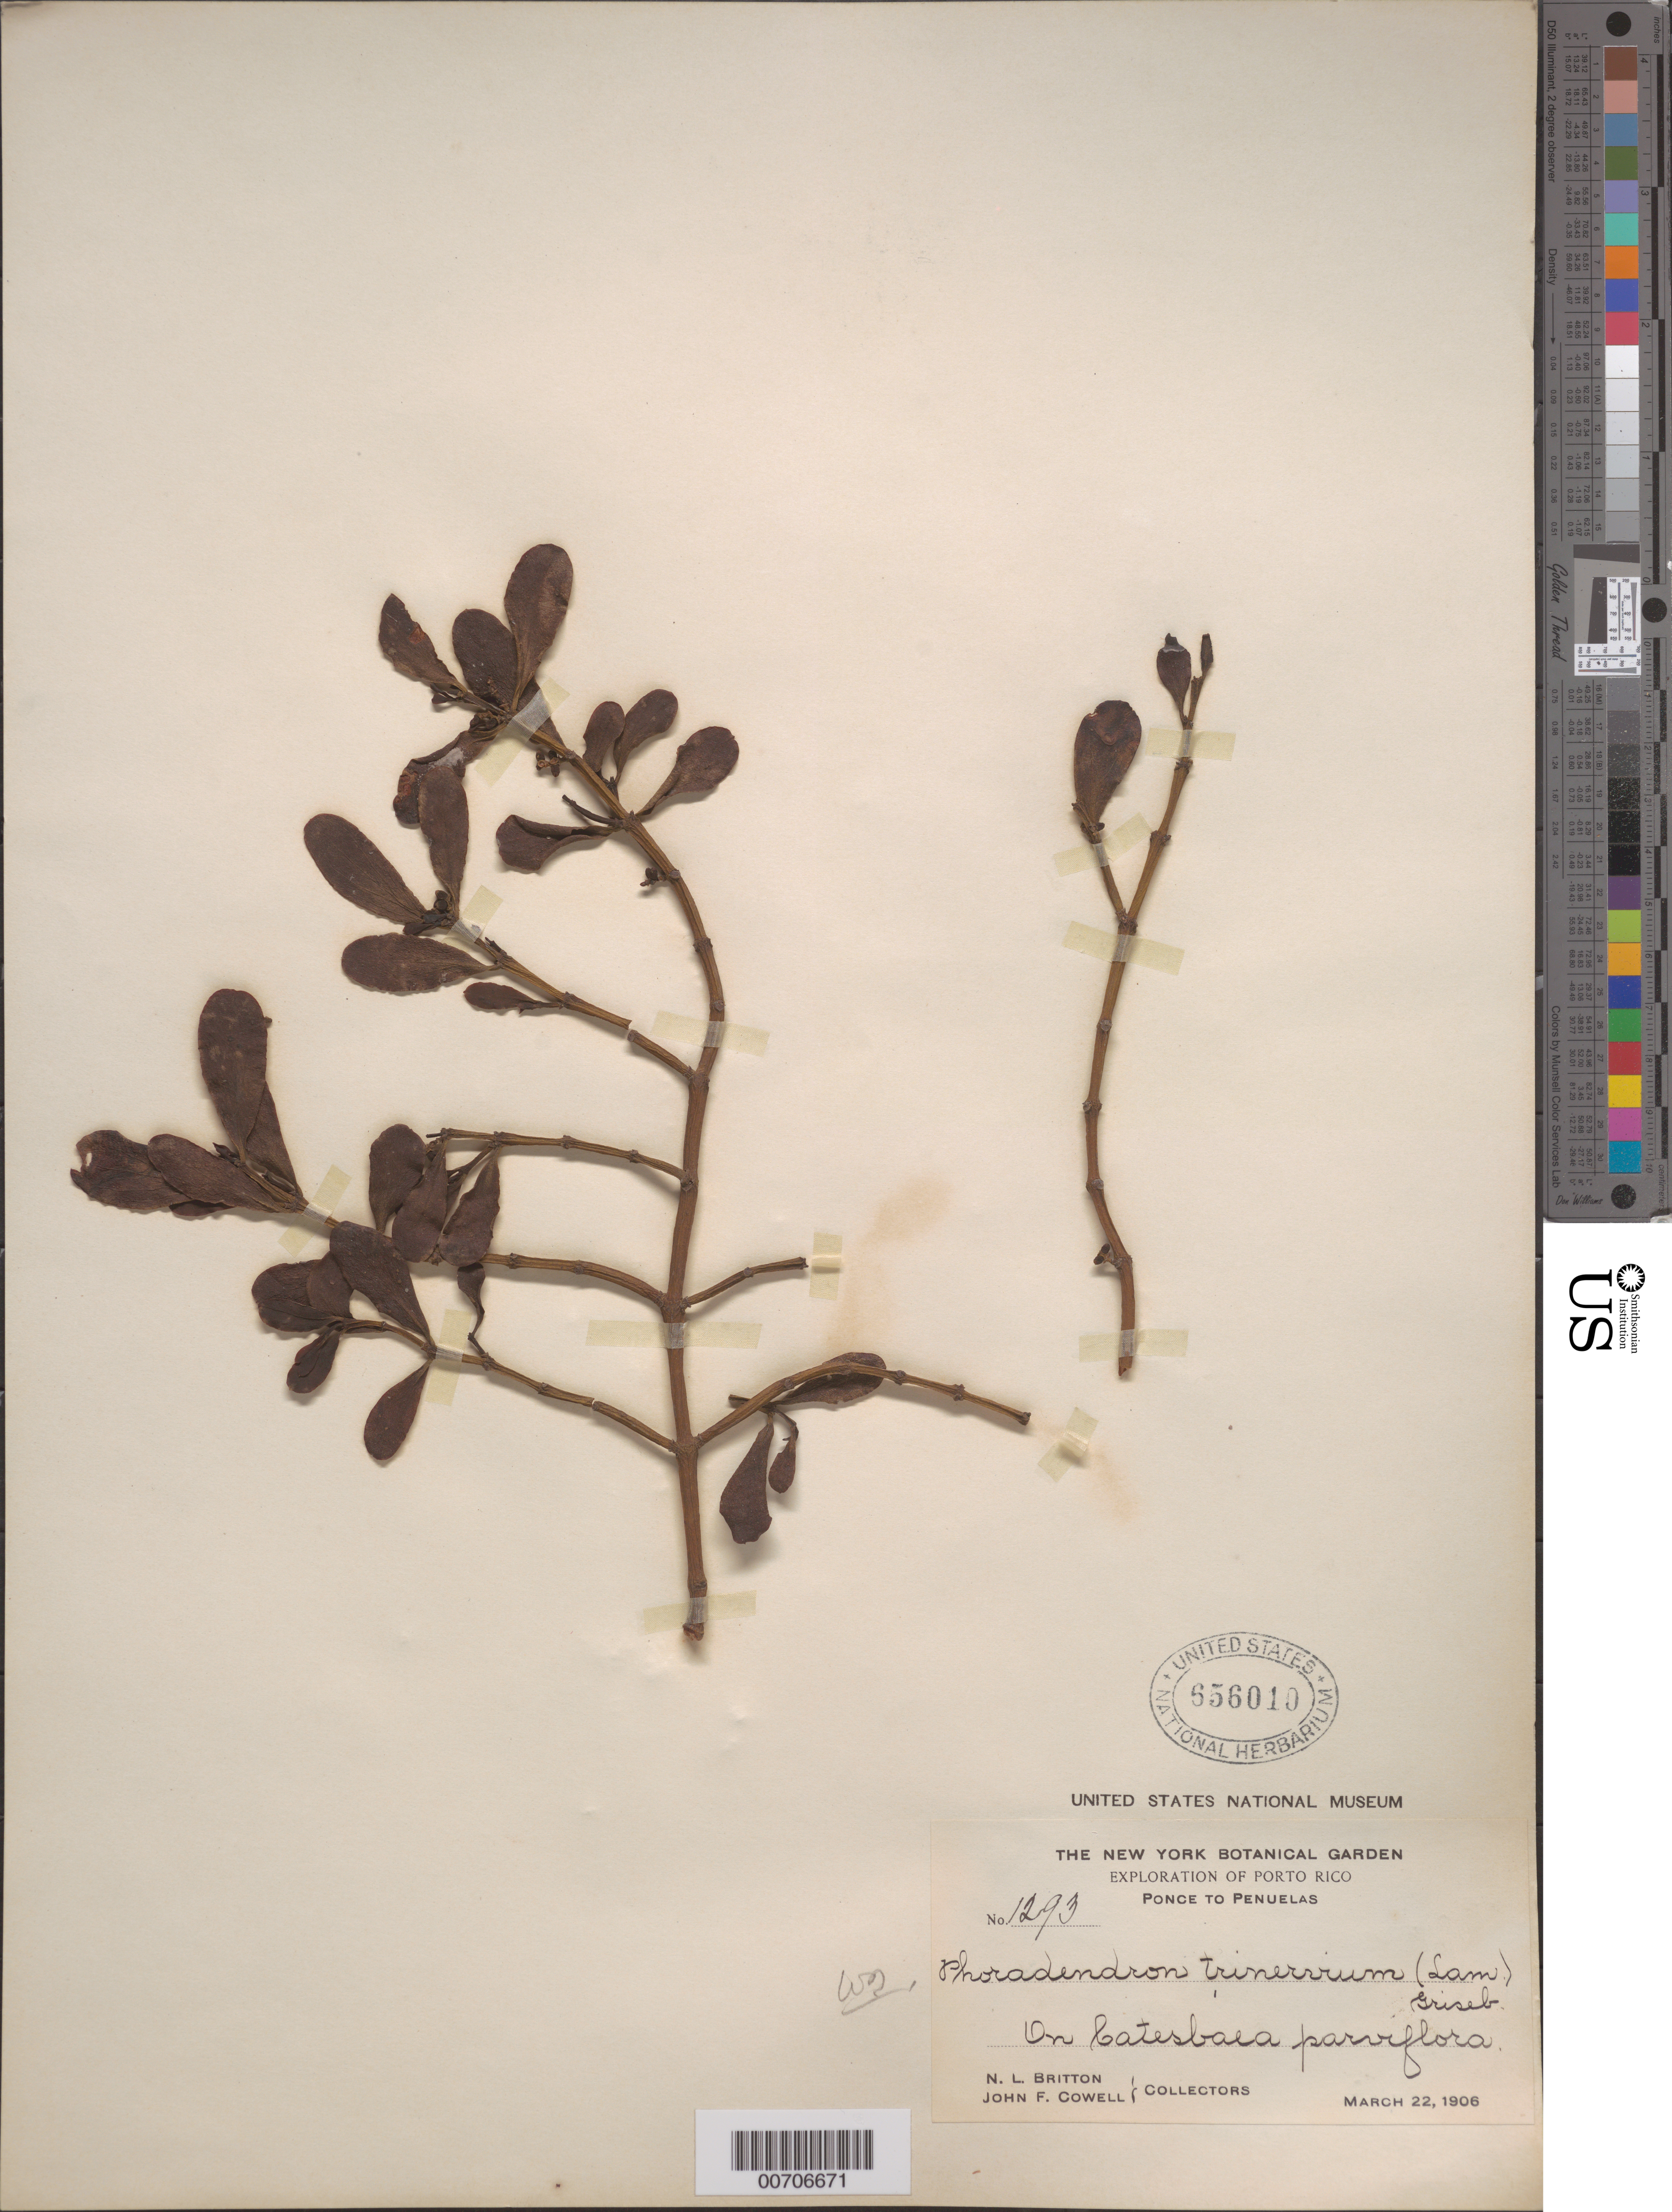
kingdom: Plantae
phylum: Tracheophyta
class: Magnoliopsida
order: Santalales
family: Viscaceae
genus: Phoradendron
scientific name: Phoradendron trinervium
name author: (Lam.) Griseb.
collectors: N. Britton & J. F. Cowell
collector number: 1293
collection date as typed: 22 Mar 1906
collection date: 1906-03-22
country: Puerto Rico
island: Greater Antilles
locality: Ponce to Penuelas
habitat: On Catesbaea parviflora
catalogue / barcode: US 656010